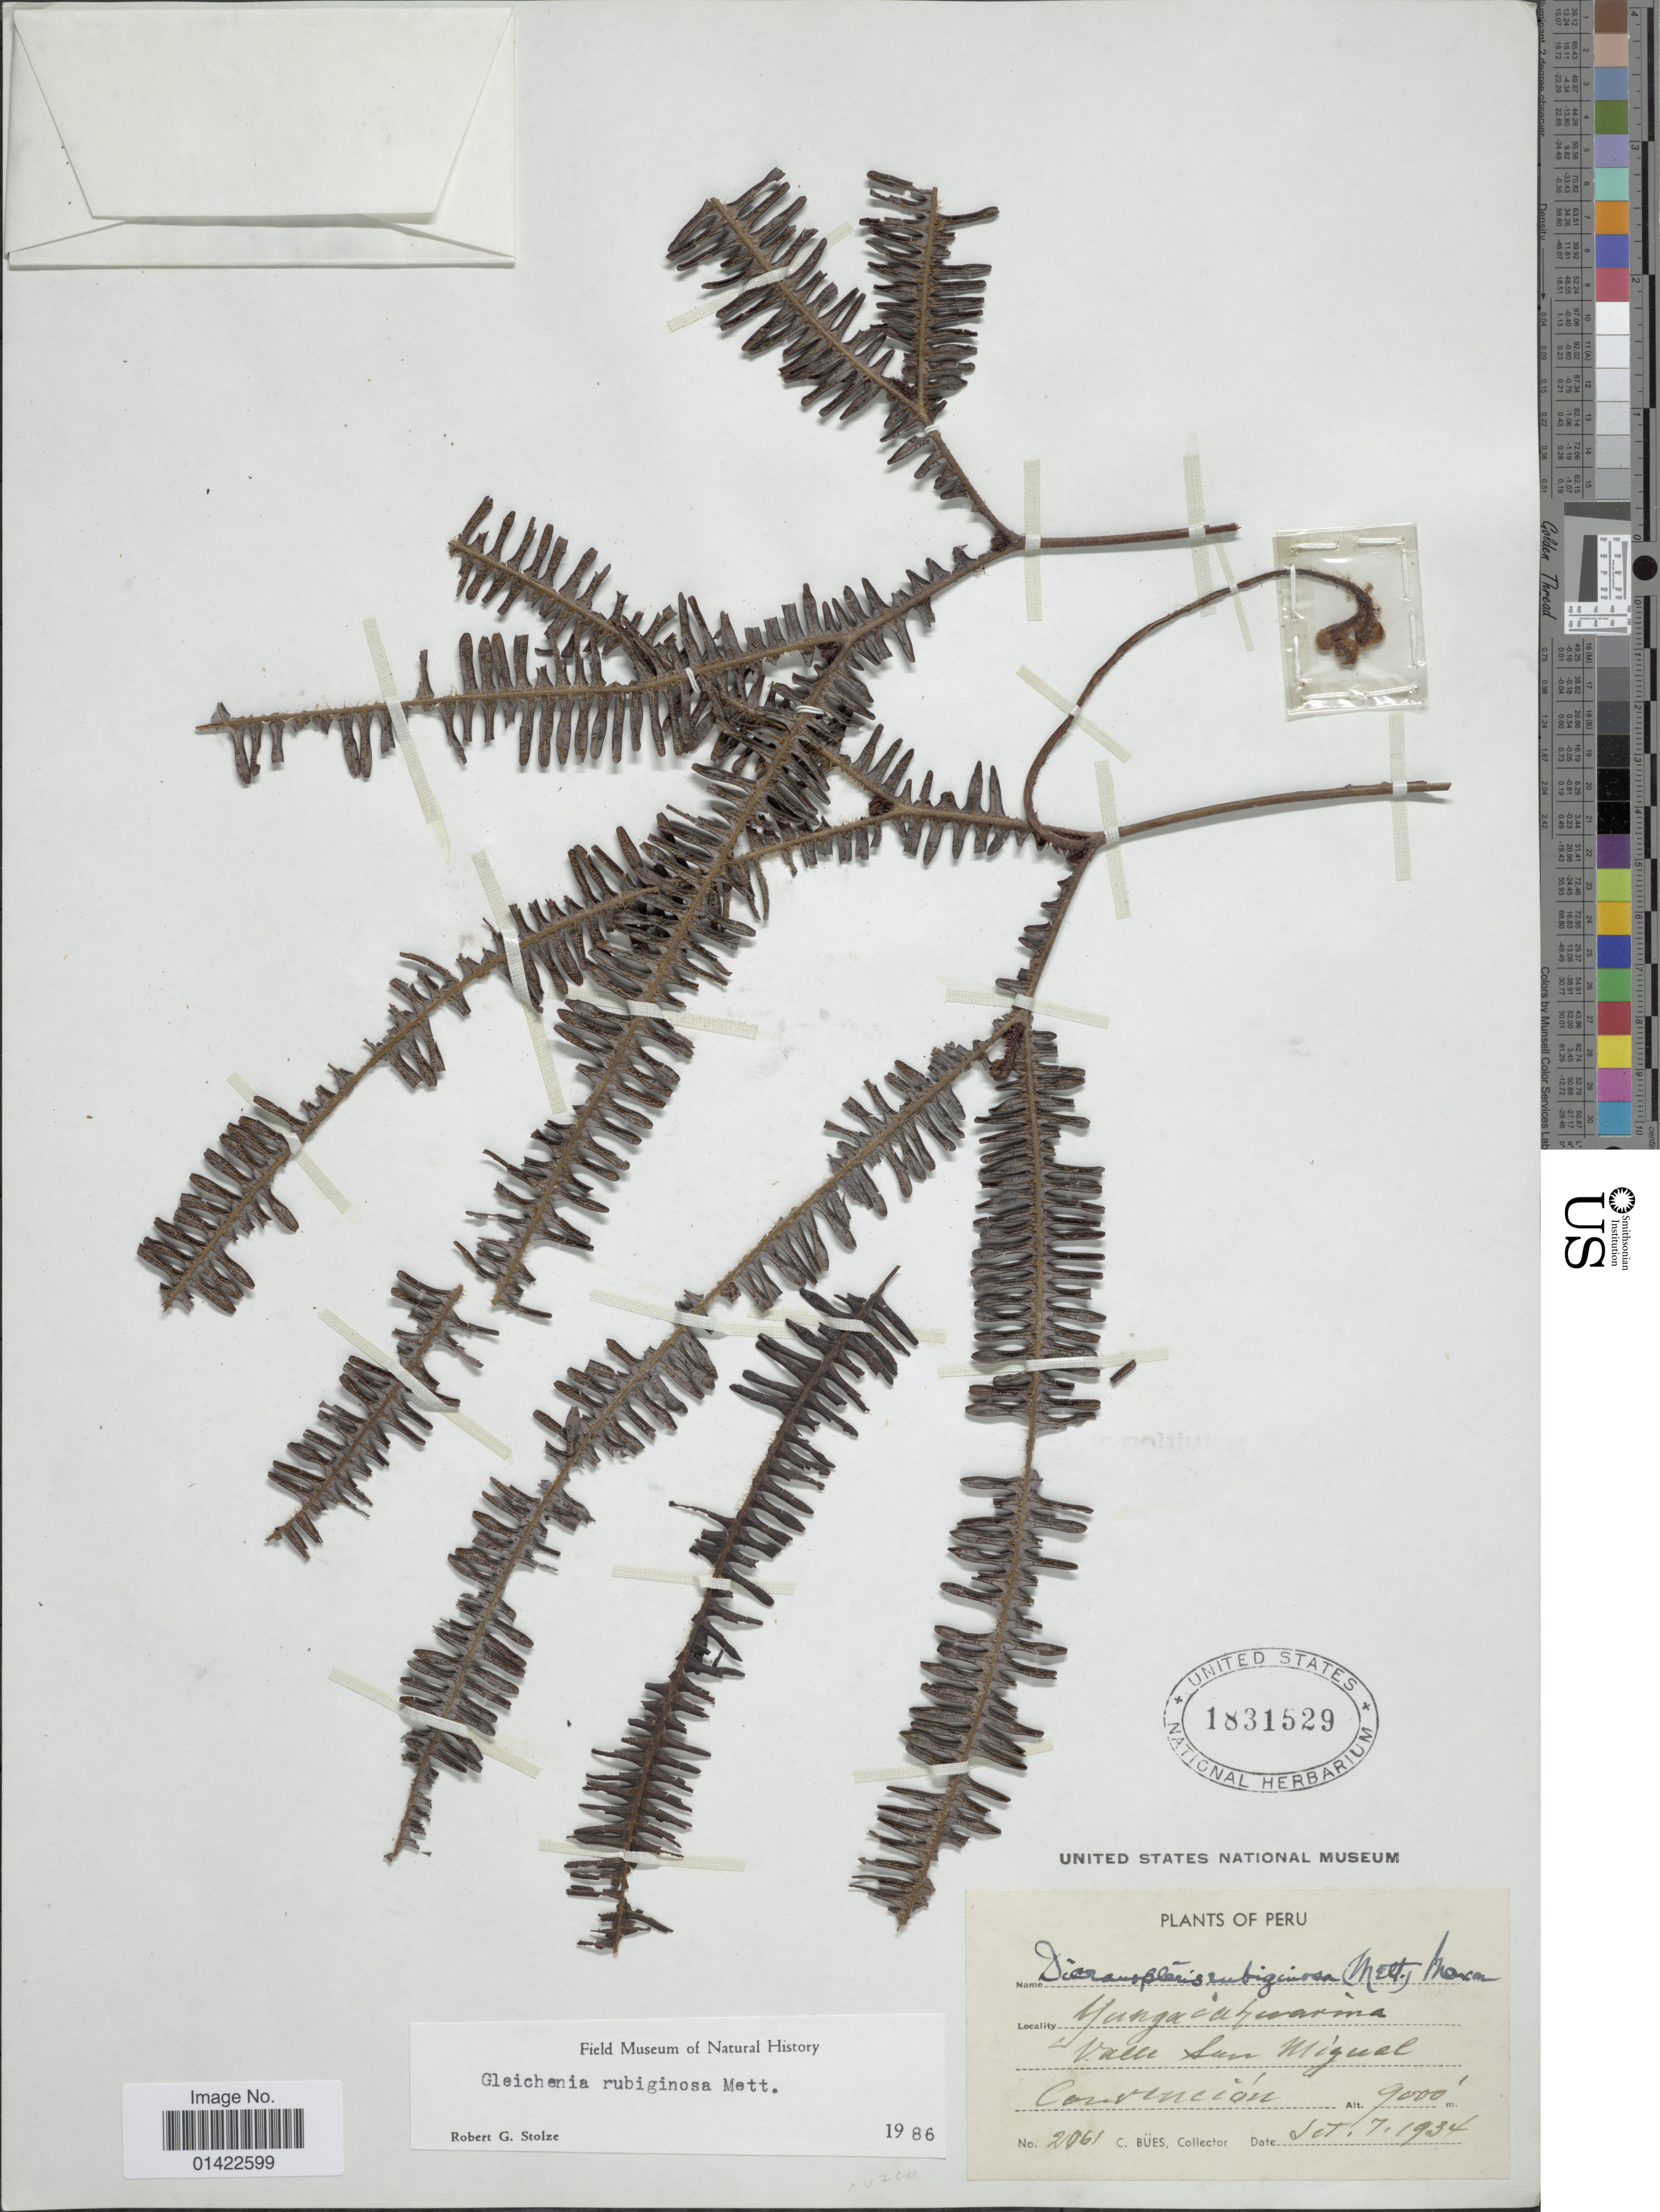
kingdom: Plantae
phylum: Tracheophyta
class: Polypodiopsida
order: Gleicheniales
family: Gleicheniaceae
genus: Sticherus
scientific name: Sticherus rubiginosus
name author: (Mett.) Nakai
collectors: C. Bues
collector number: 2061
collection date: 1934-09-07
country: Peru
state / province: Cusco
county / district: La Convención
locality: Valle San Miguel. Convencion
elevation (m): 9000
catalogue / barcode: US 1831529